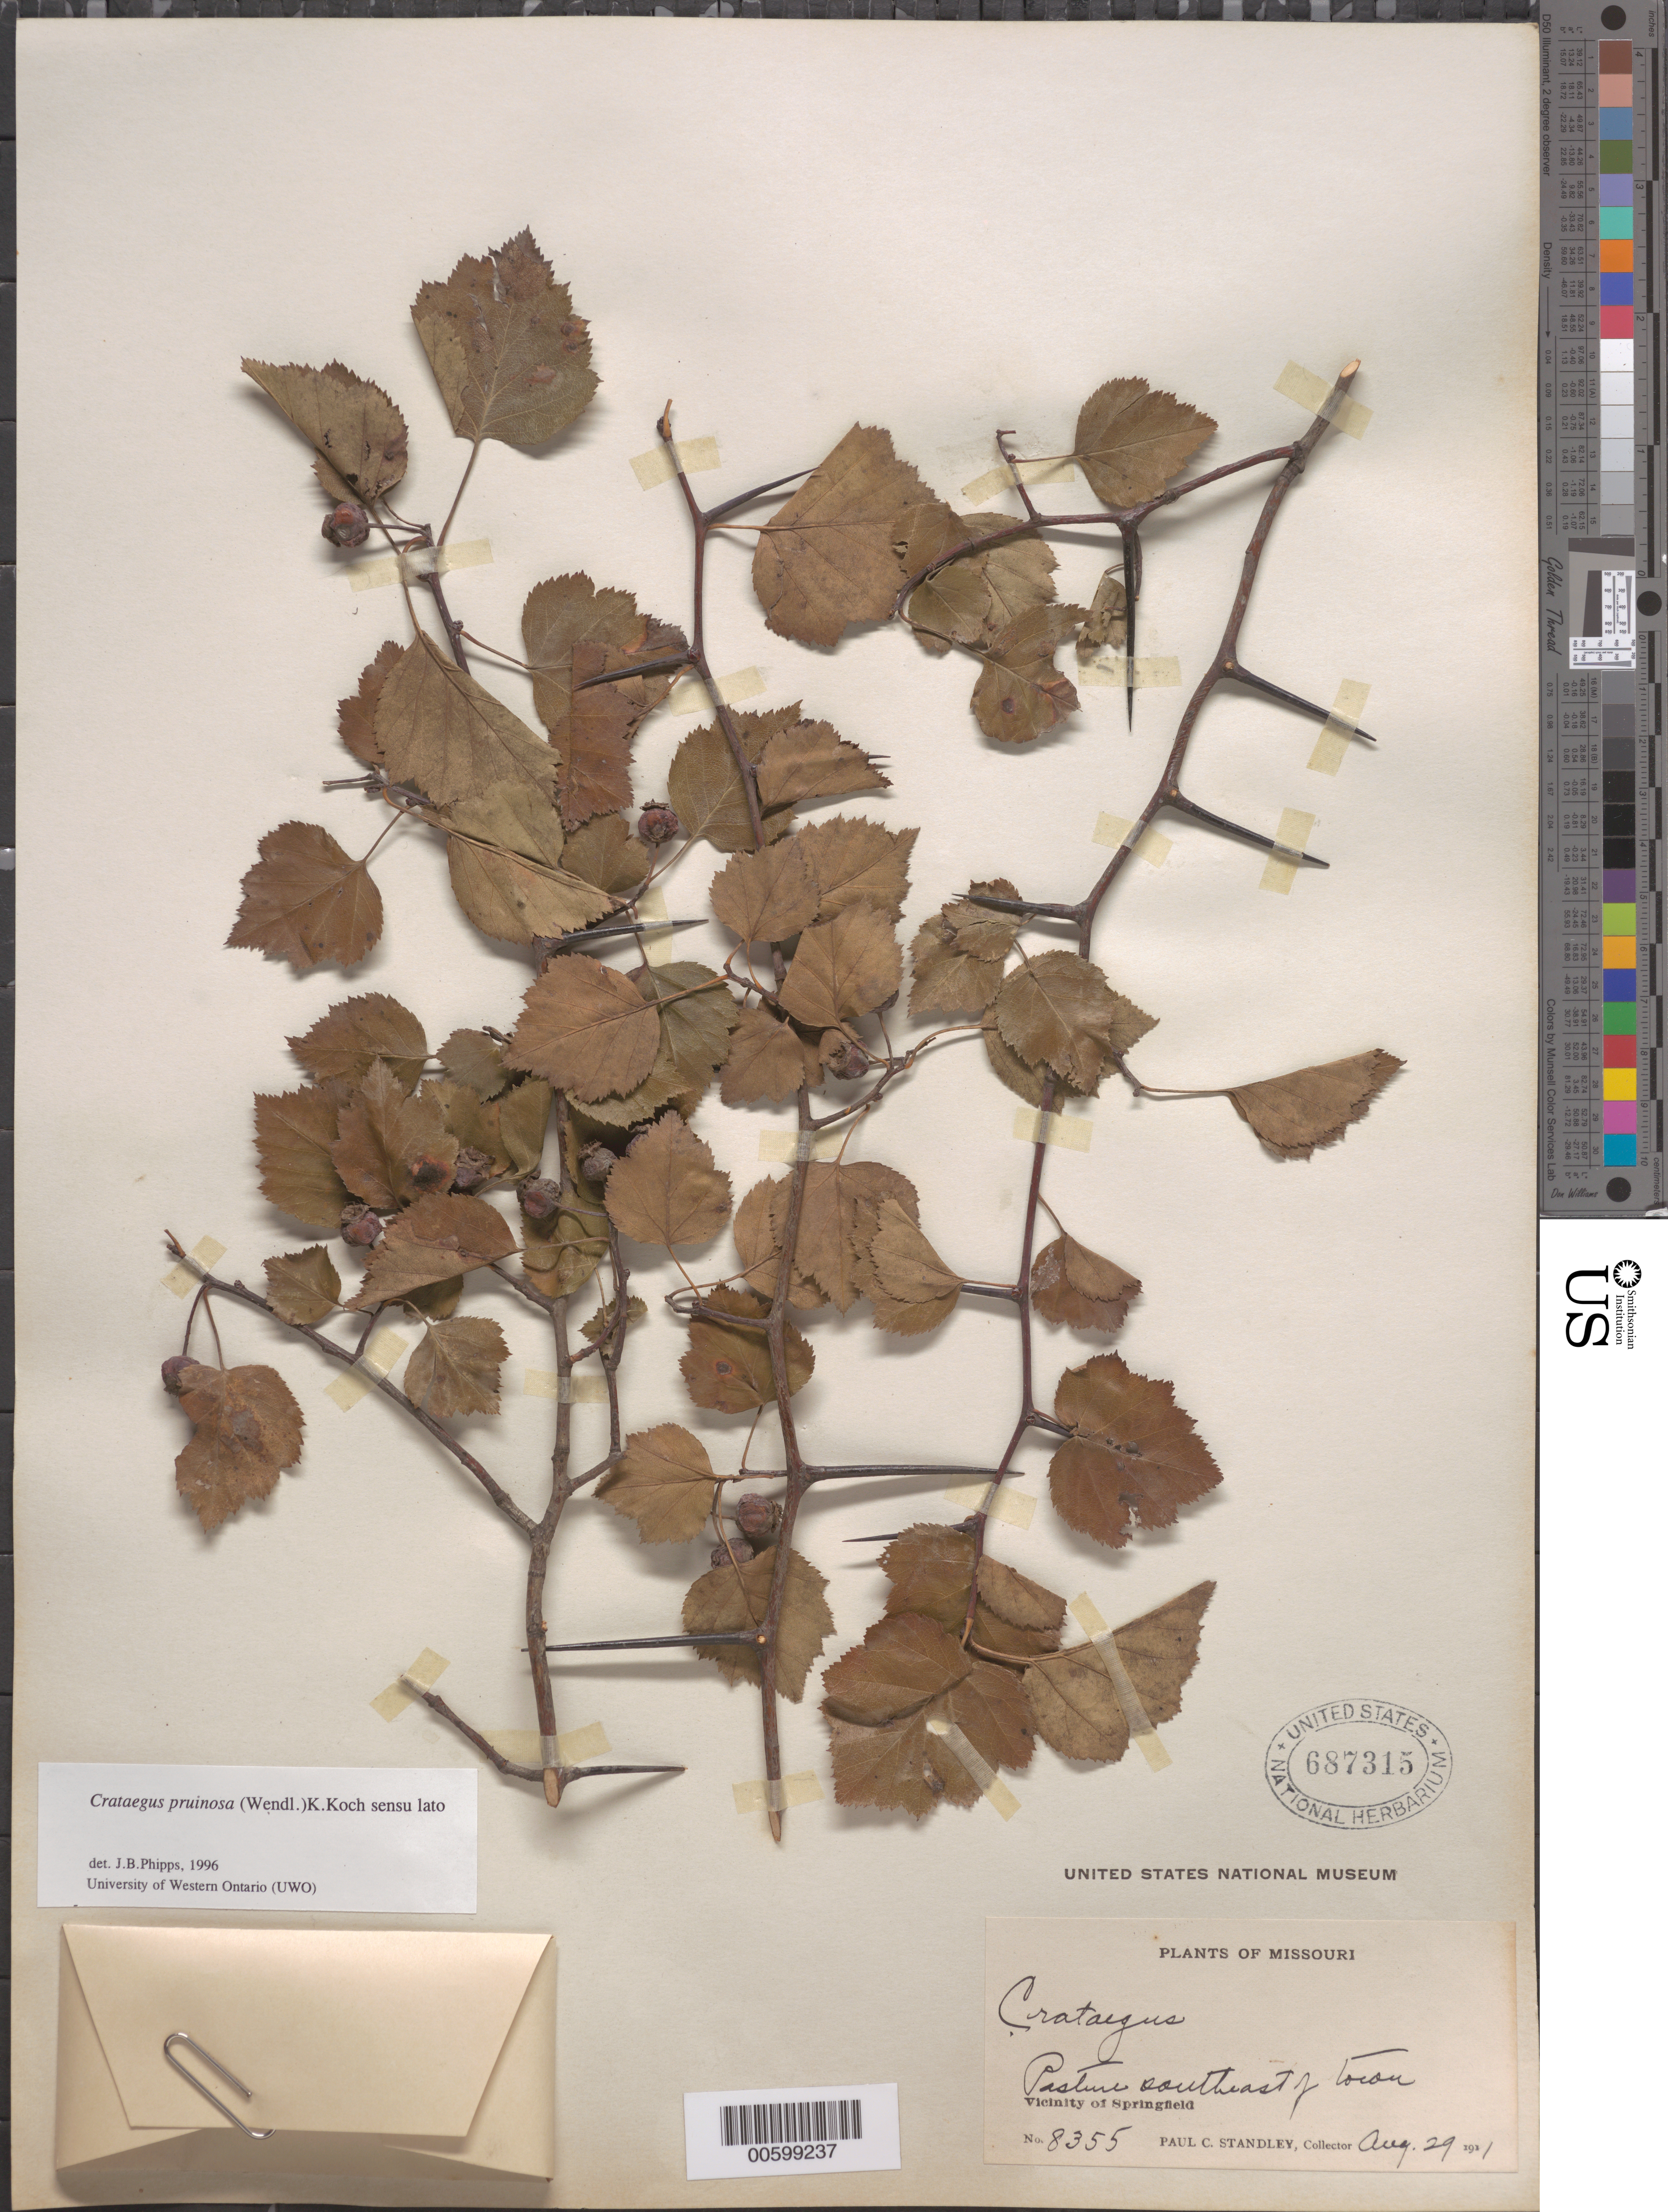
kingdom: Plantae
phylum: Tracheophyta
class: Magnoliopsida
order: Rosales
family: Rosaceae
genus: Crataegus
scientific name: Crataegus pruinosa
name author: (H.L. Wendl.) K. Koch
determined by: Phipps, James B., (UWO), University of Western Ontario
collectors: P. C. Standley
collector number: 8355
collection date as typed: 29 Aug 1911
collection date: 1911-08-29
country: United States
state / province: Missouri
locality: Vicinity of Springfield, SE of town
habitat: pasture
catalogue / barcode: US 687315